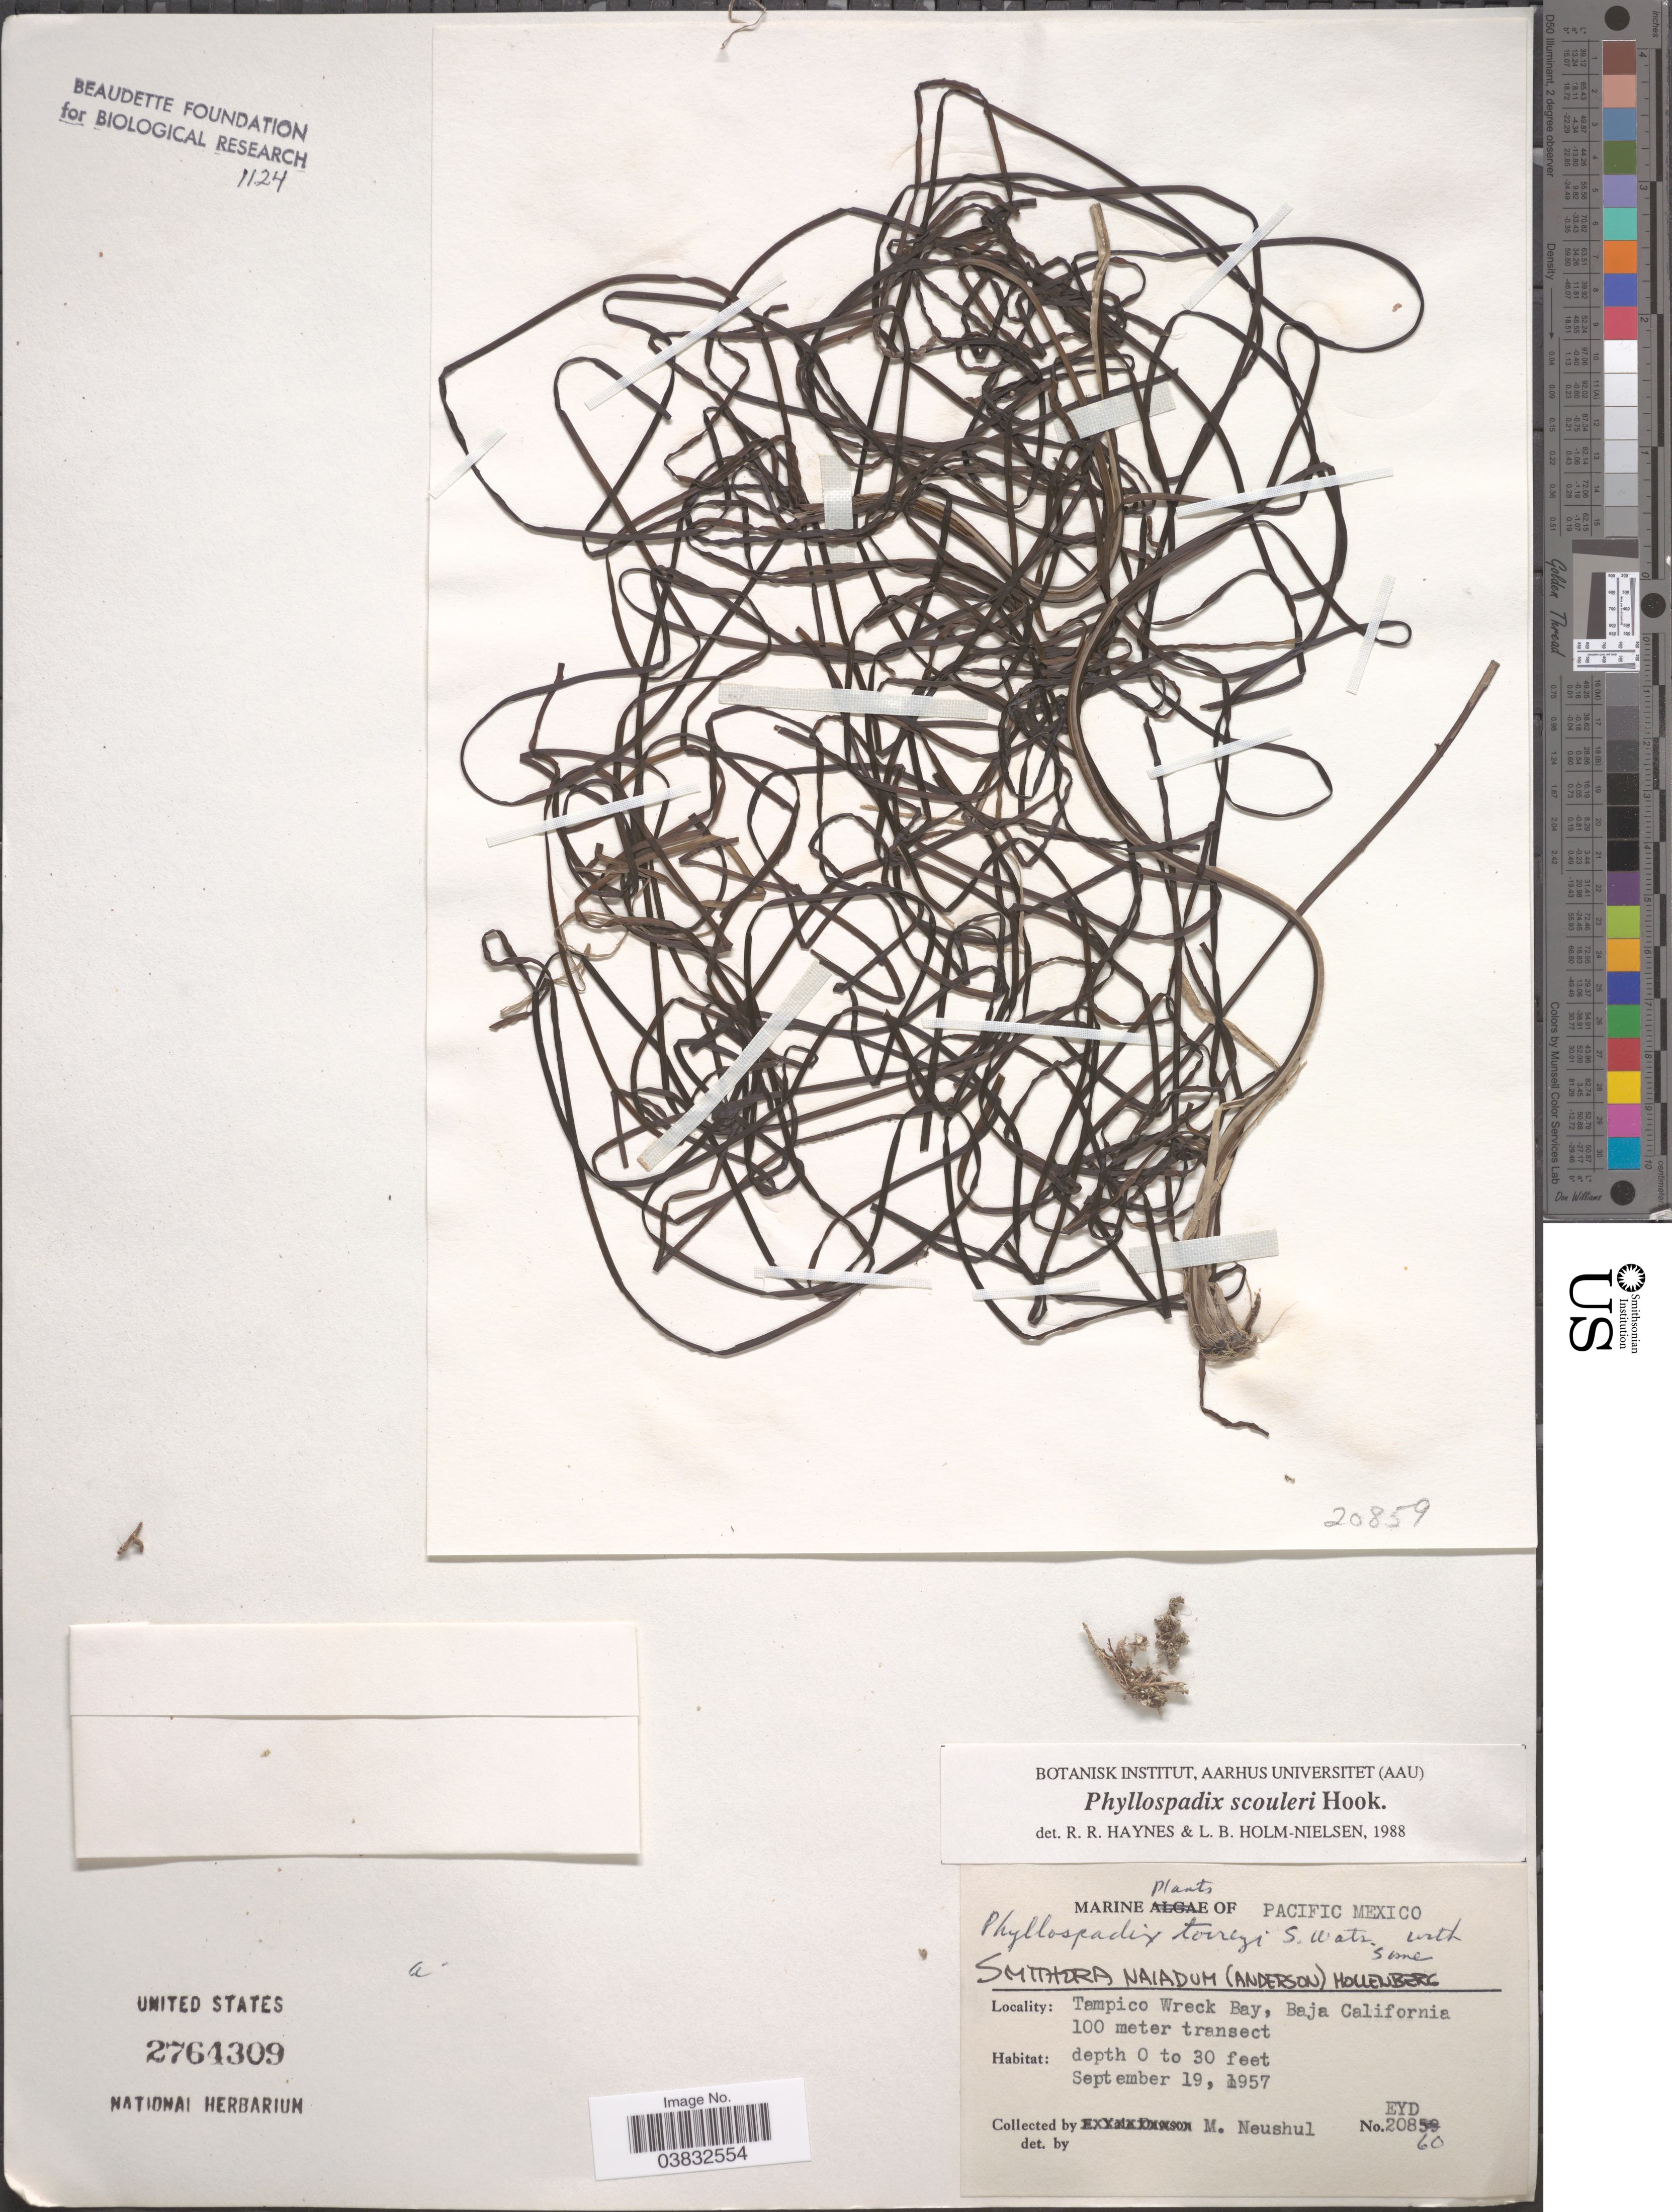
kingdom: Plantae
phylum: Tracheophyta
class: Liliopsida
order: Alismatales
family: Zosteraceae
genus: Phyllospadix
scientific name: Phyllospadix scouleri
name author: Hook.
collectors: M. Neushul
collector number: EYD20860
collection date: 1957-09-19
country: Mexico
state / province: Baja California Norte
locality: Pacific Mexico. Tampico Wreck Bay, 100 meter transect.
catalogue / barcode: US 2764309